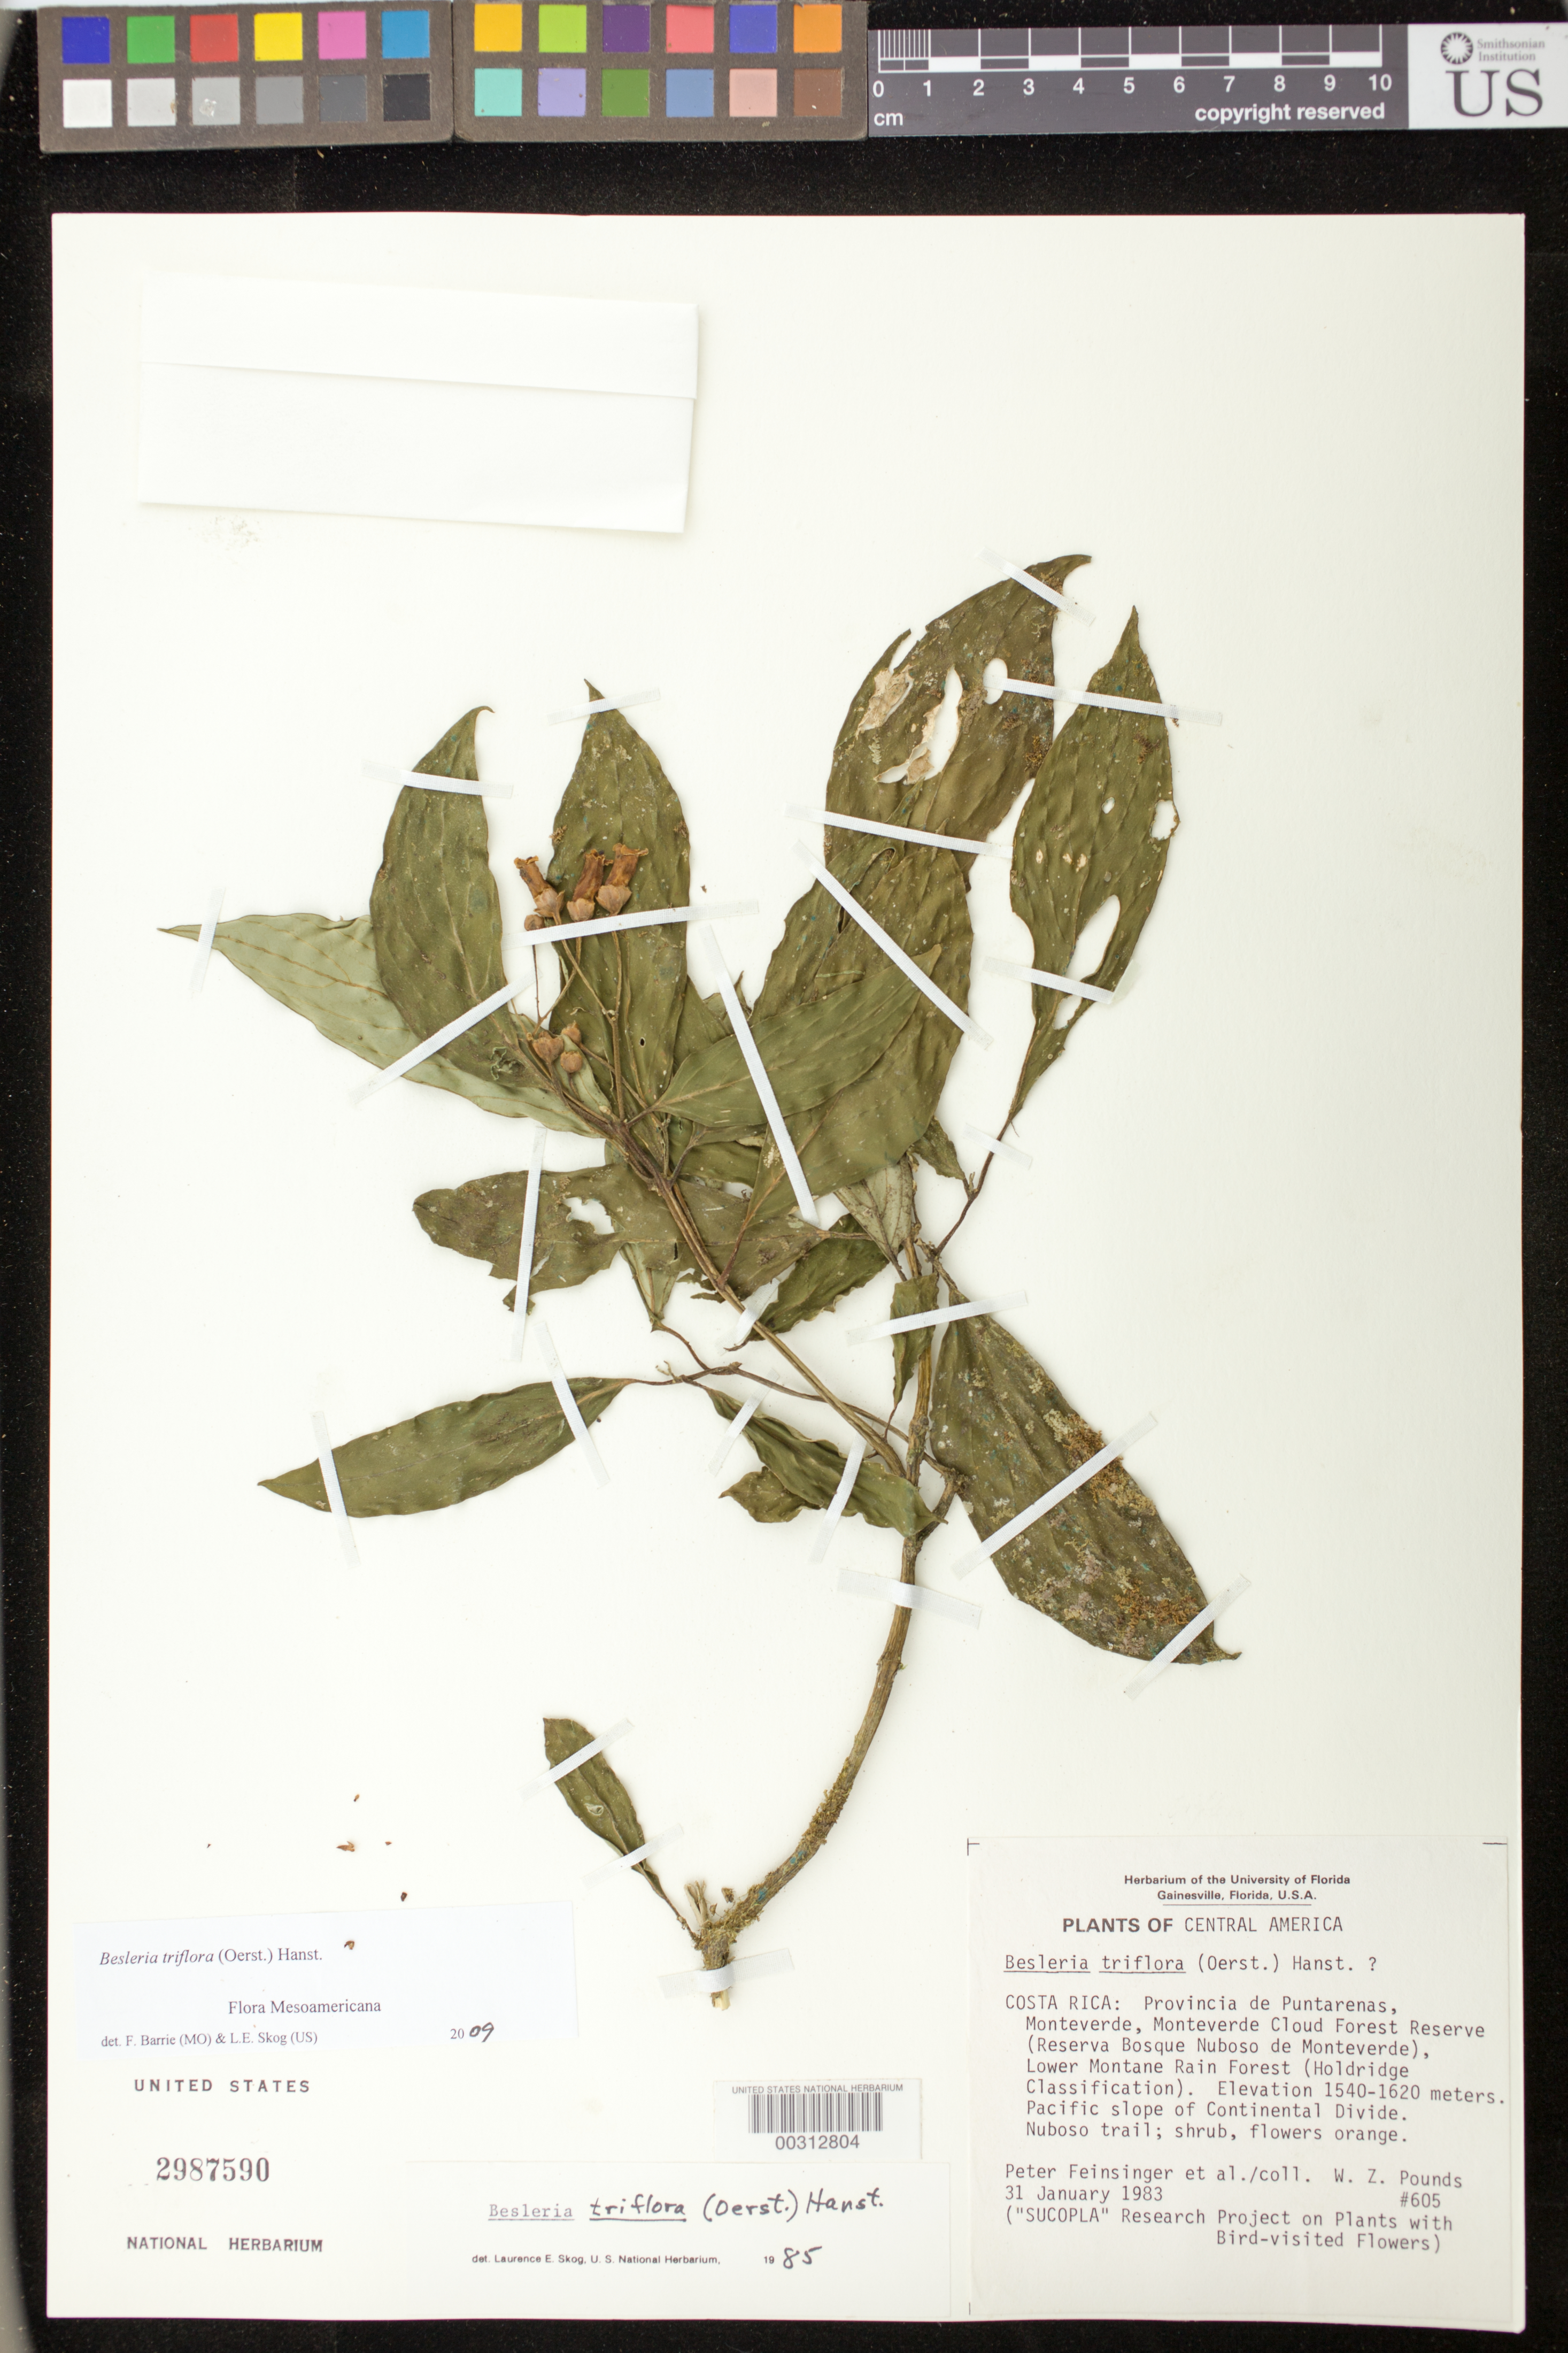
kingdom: Plantae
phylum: Tracheophyta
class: Magnoliopsida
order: Lamiales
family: Gesneriaceae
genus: Besleria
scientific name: Besleria triflora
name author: (Oerst.) Hanst.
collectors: P. Feinsinger & W. Pounds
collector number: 605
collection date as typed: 31 Jan 1983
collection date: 1983-01-31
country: Costa Rica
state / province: Puntarenas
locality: Monteverde, Reserva Bosque Nuboso de Monteverde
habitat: Lower montane rain forest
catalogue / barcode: US 2987590